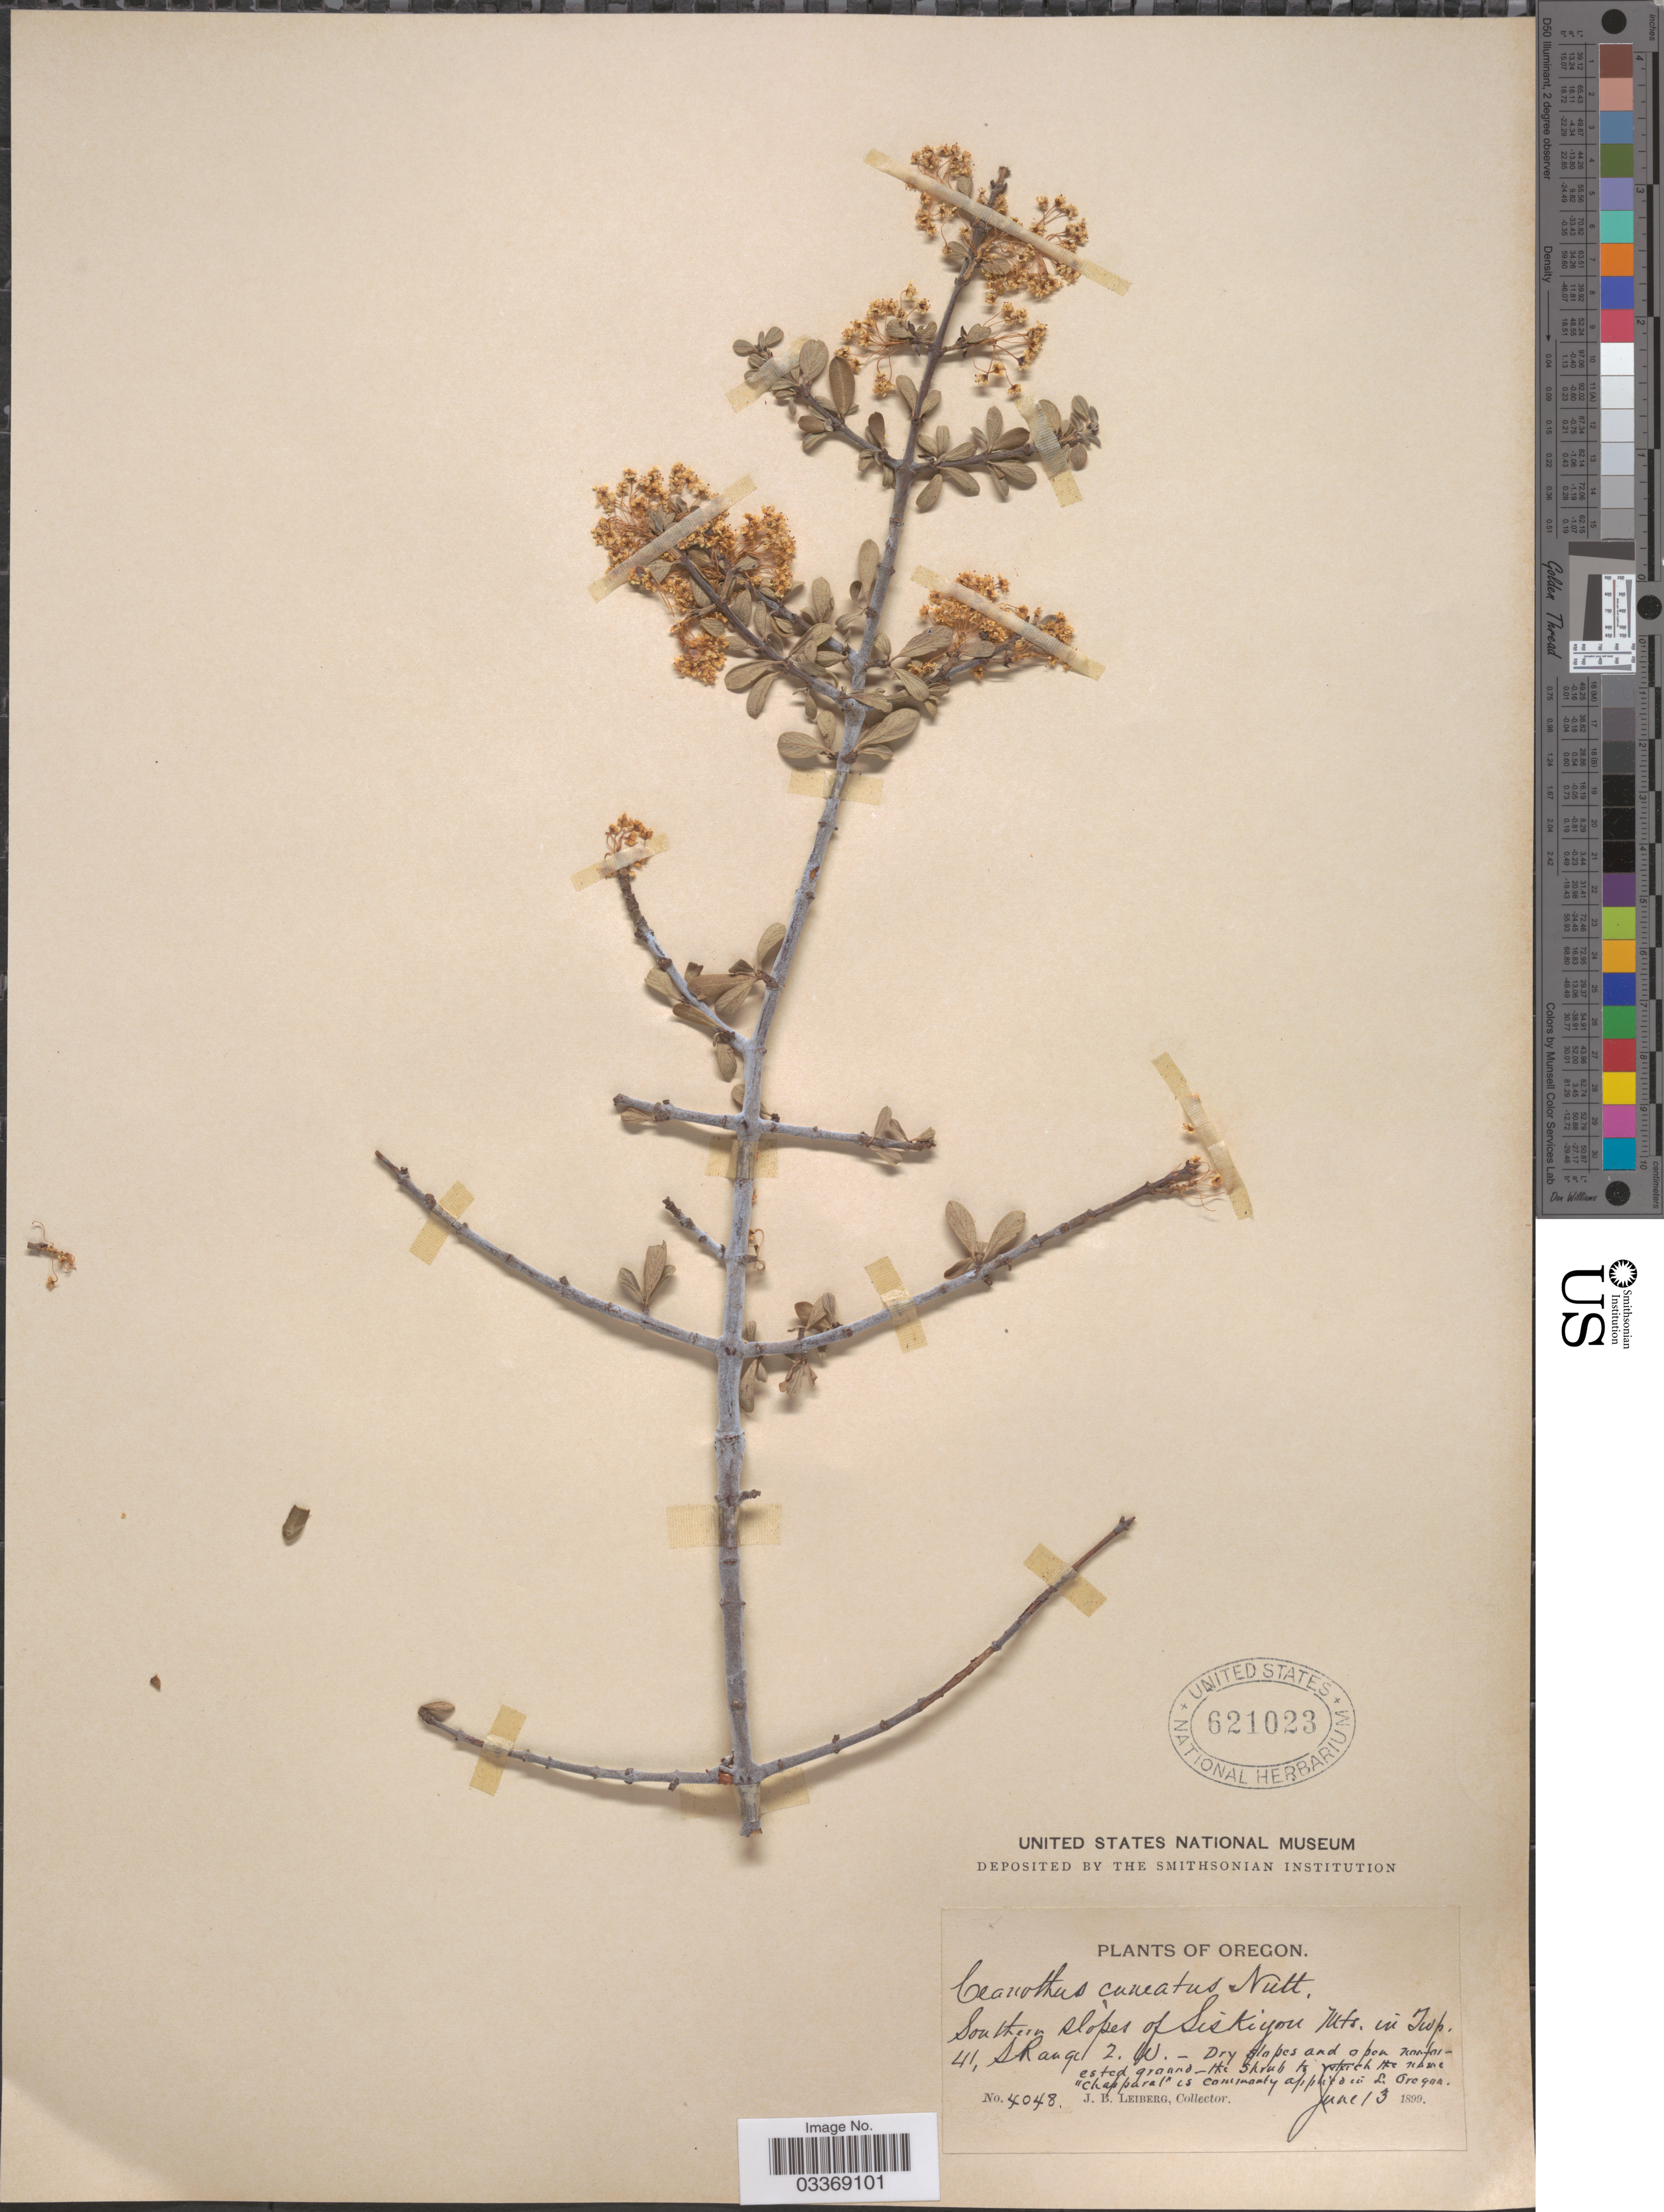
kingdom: Plantae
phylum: Tracheophyta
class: Magnoliopsida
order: Rosales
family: Rhamnaceae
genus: Ceanothus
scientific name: Ceanothus cuneatus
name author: (Hook.) Nutt.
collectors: J. B. Leiberg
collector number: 4048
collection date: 1899-06-13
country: United States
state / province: Oregon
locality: Southern slopes of Siskiyou Mts. on Twp. 41, S. Range, 2 W.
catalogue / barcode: US 621023